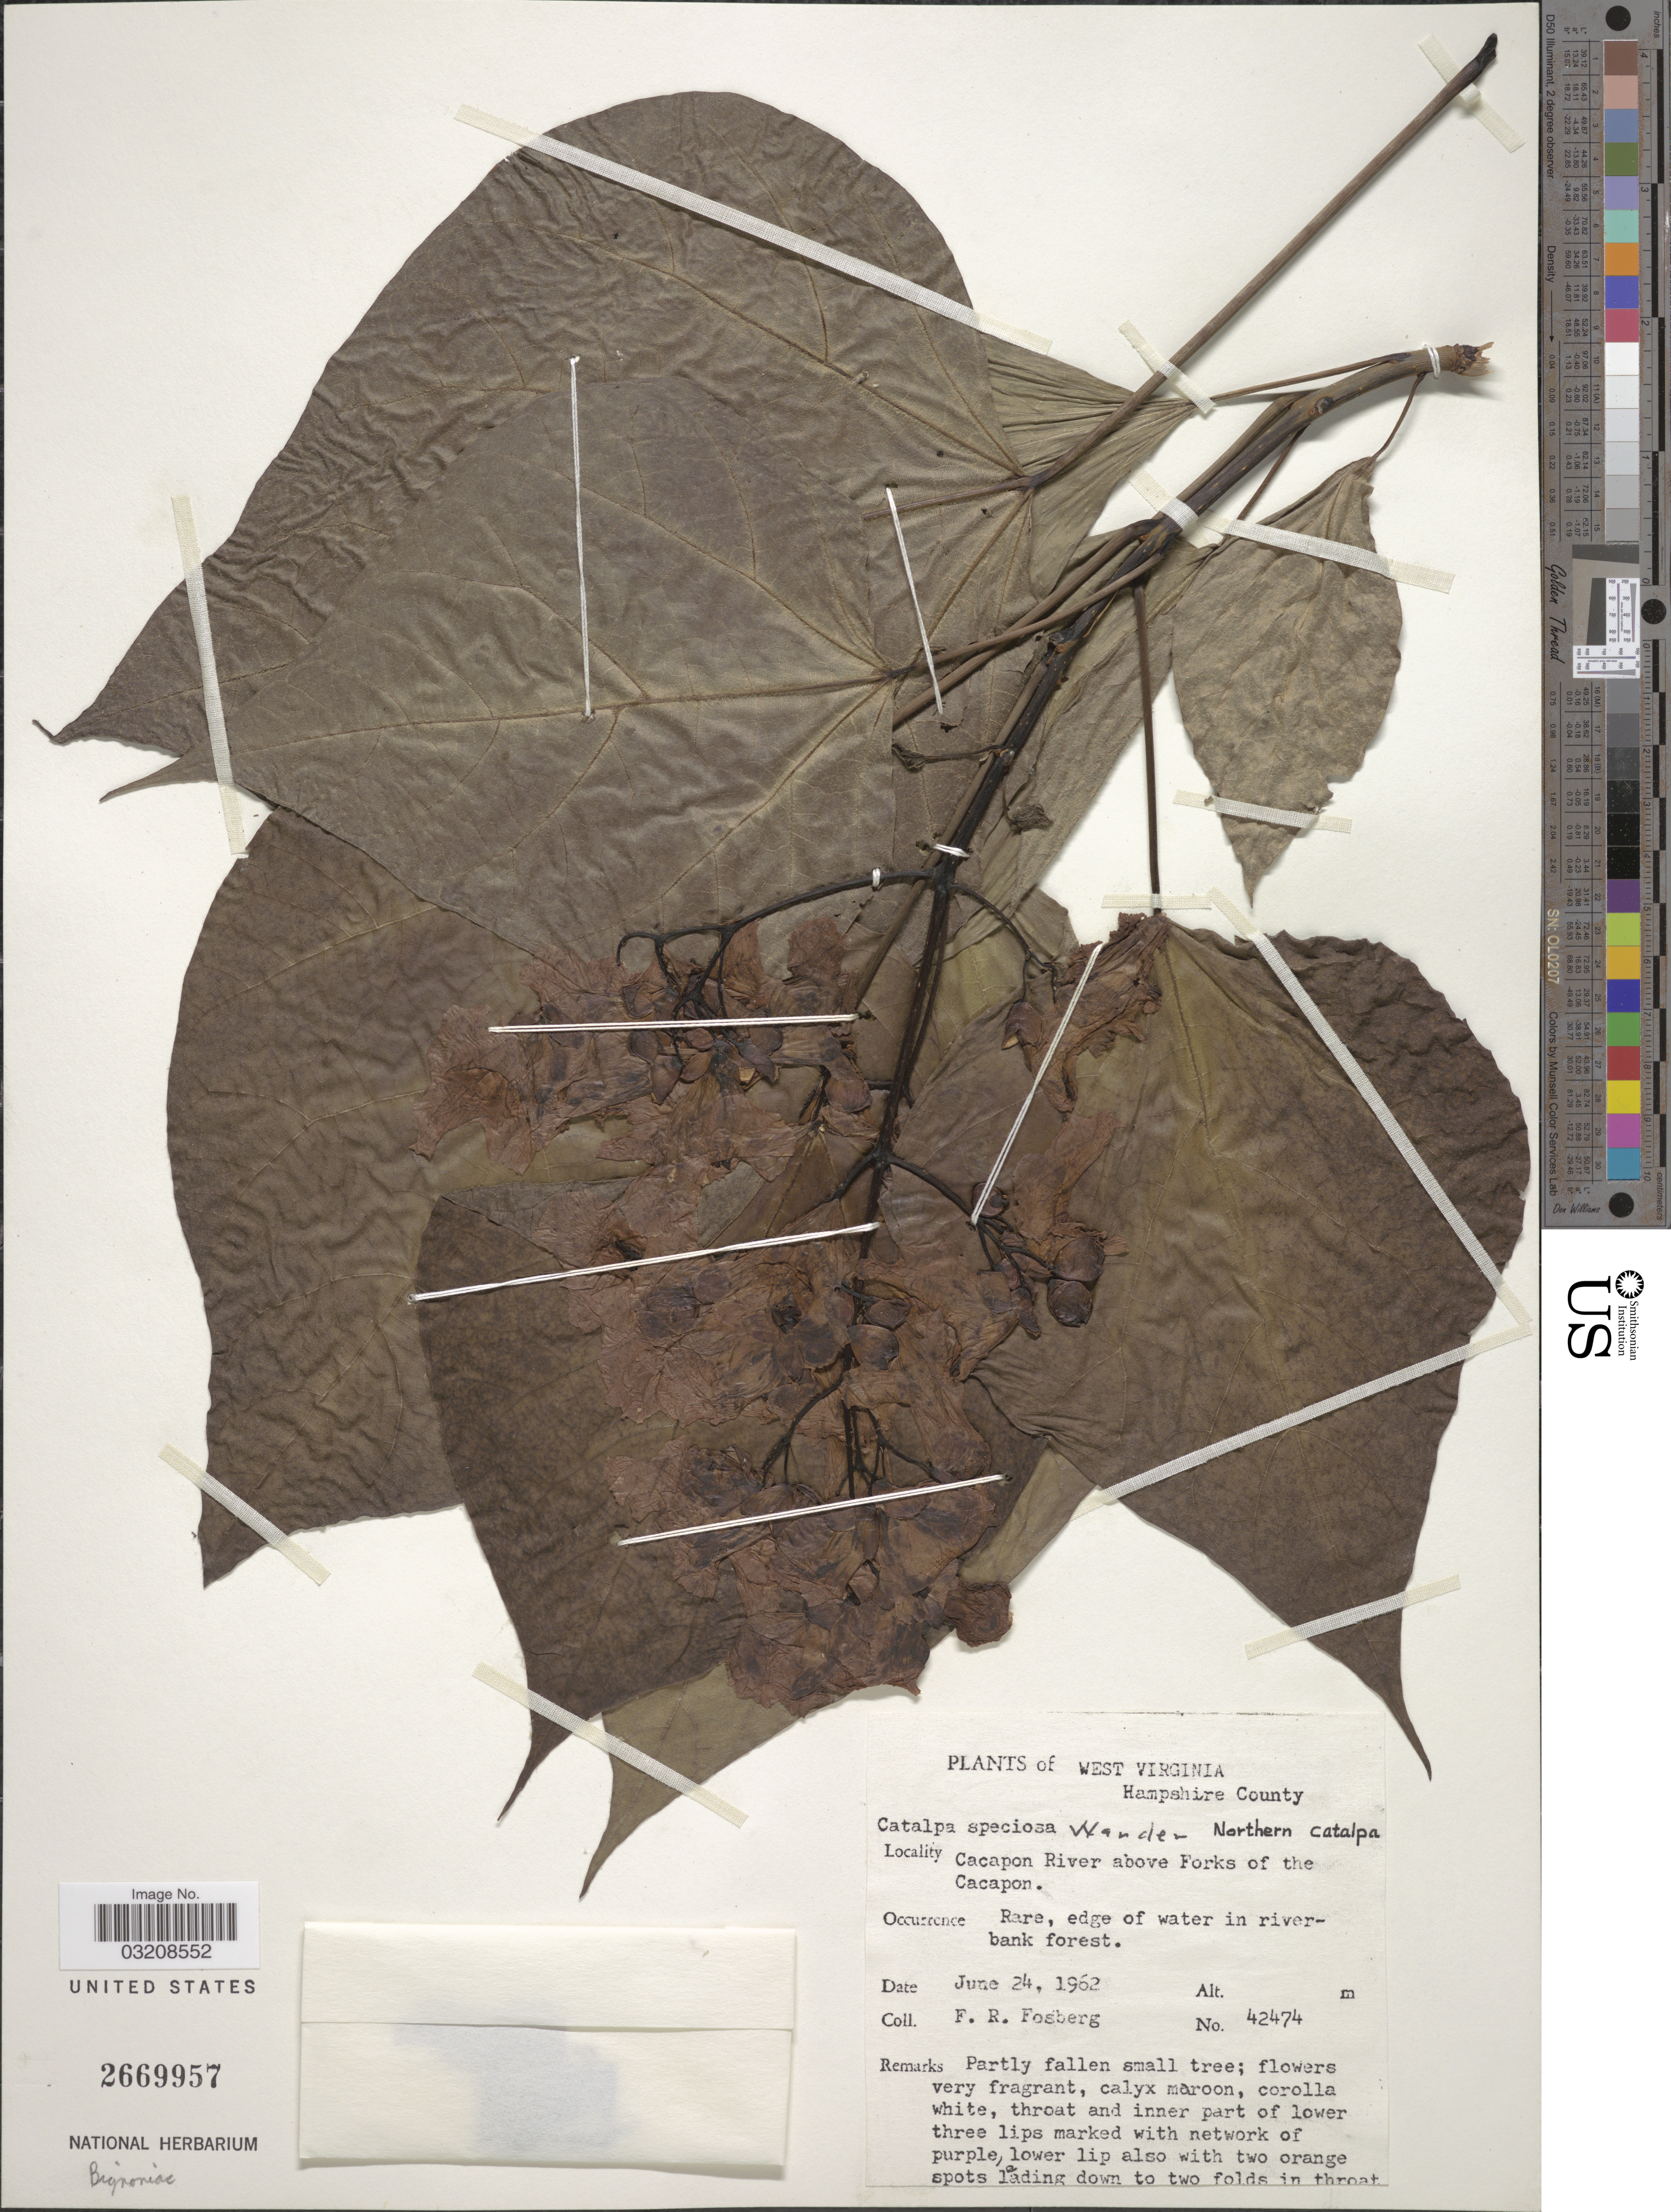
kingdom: Plantae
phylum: Tracheophyta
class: Magnoliopsida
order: Lamiales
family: Bignoniaceae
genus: Catalpa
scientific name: Catalpa speciosa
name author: (Warder) Warder ex Engelm.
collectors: F. R. Fosberg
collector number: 42474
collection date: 1962-06-24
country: United States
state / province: West Virginia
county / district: Hampshire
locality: Hampshire County. Cacapon River above Forks of the Cacapon.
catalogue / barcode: US 2669957